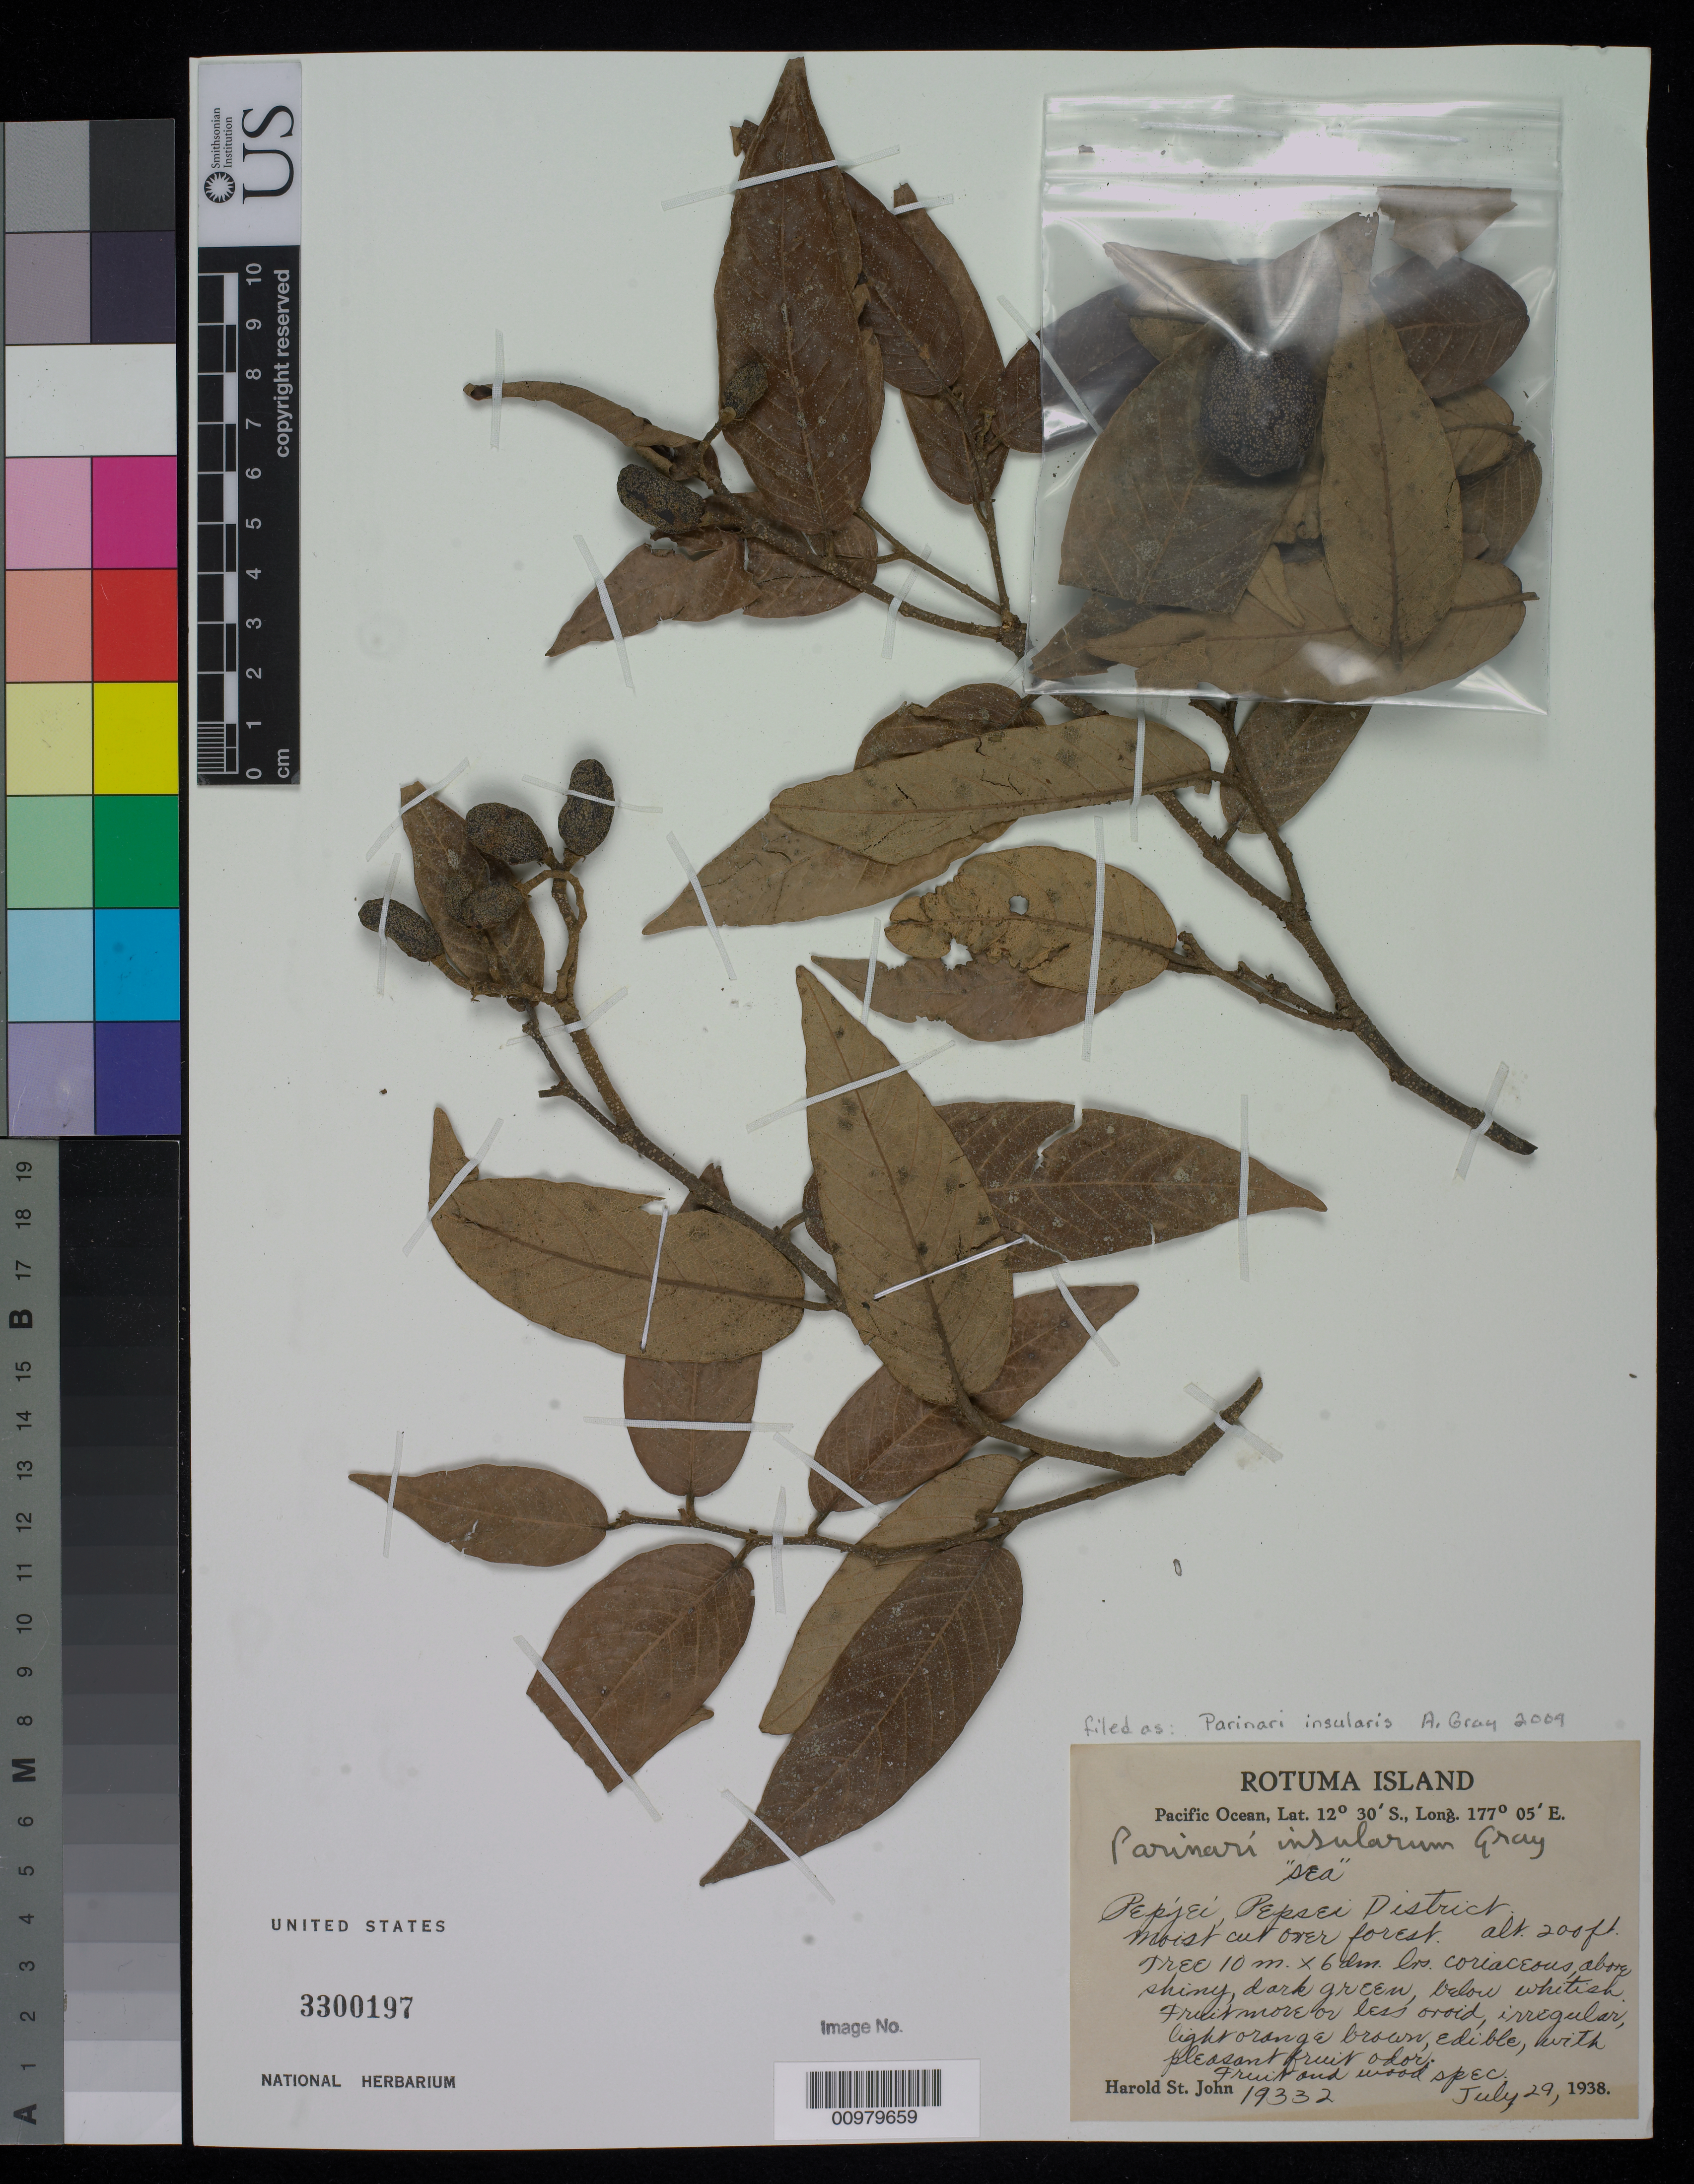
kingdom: Plantae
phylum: Tracheophyta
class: Magnoliopsida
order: Malpighiales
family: Chrysobalanaceae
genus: Parinari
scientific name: Parinari insularis A. Gray in Wilkes, as "insularum"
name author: A. Gray in Wilkes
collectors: H. St. John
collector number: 19332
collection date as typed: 29 Jul 1938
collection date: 1938-07-29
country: Fiji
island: Rotuma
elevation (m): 61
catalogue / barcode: US 3300197